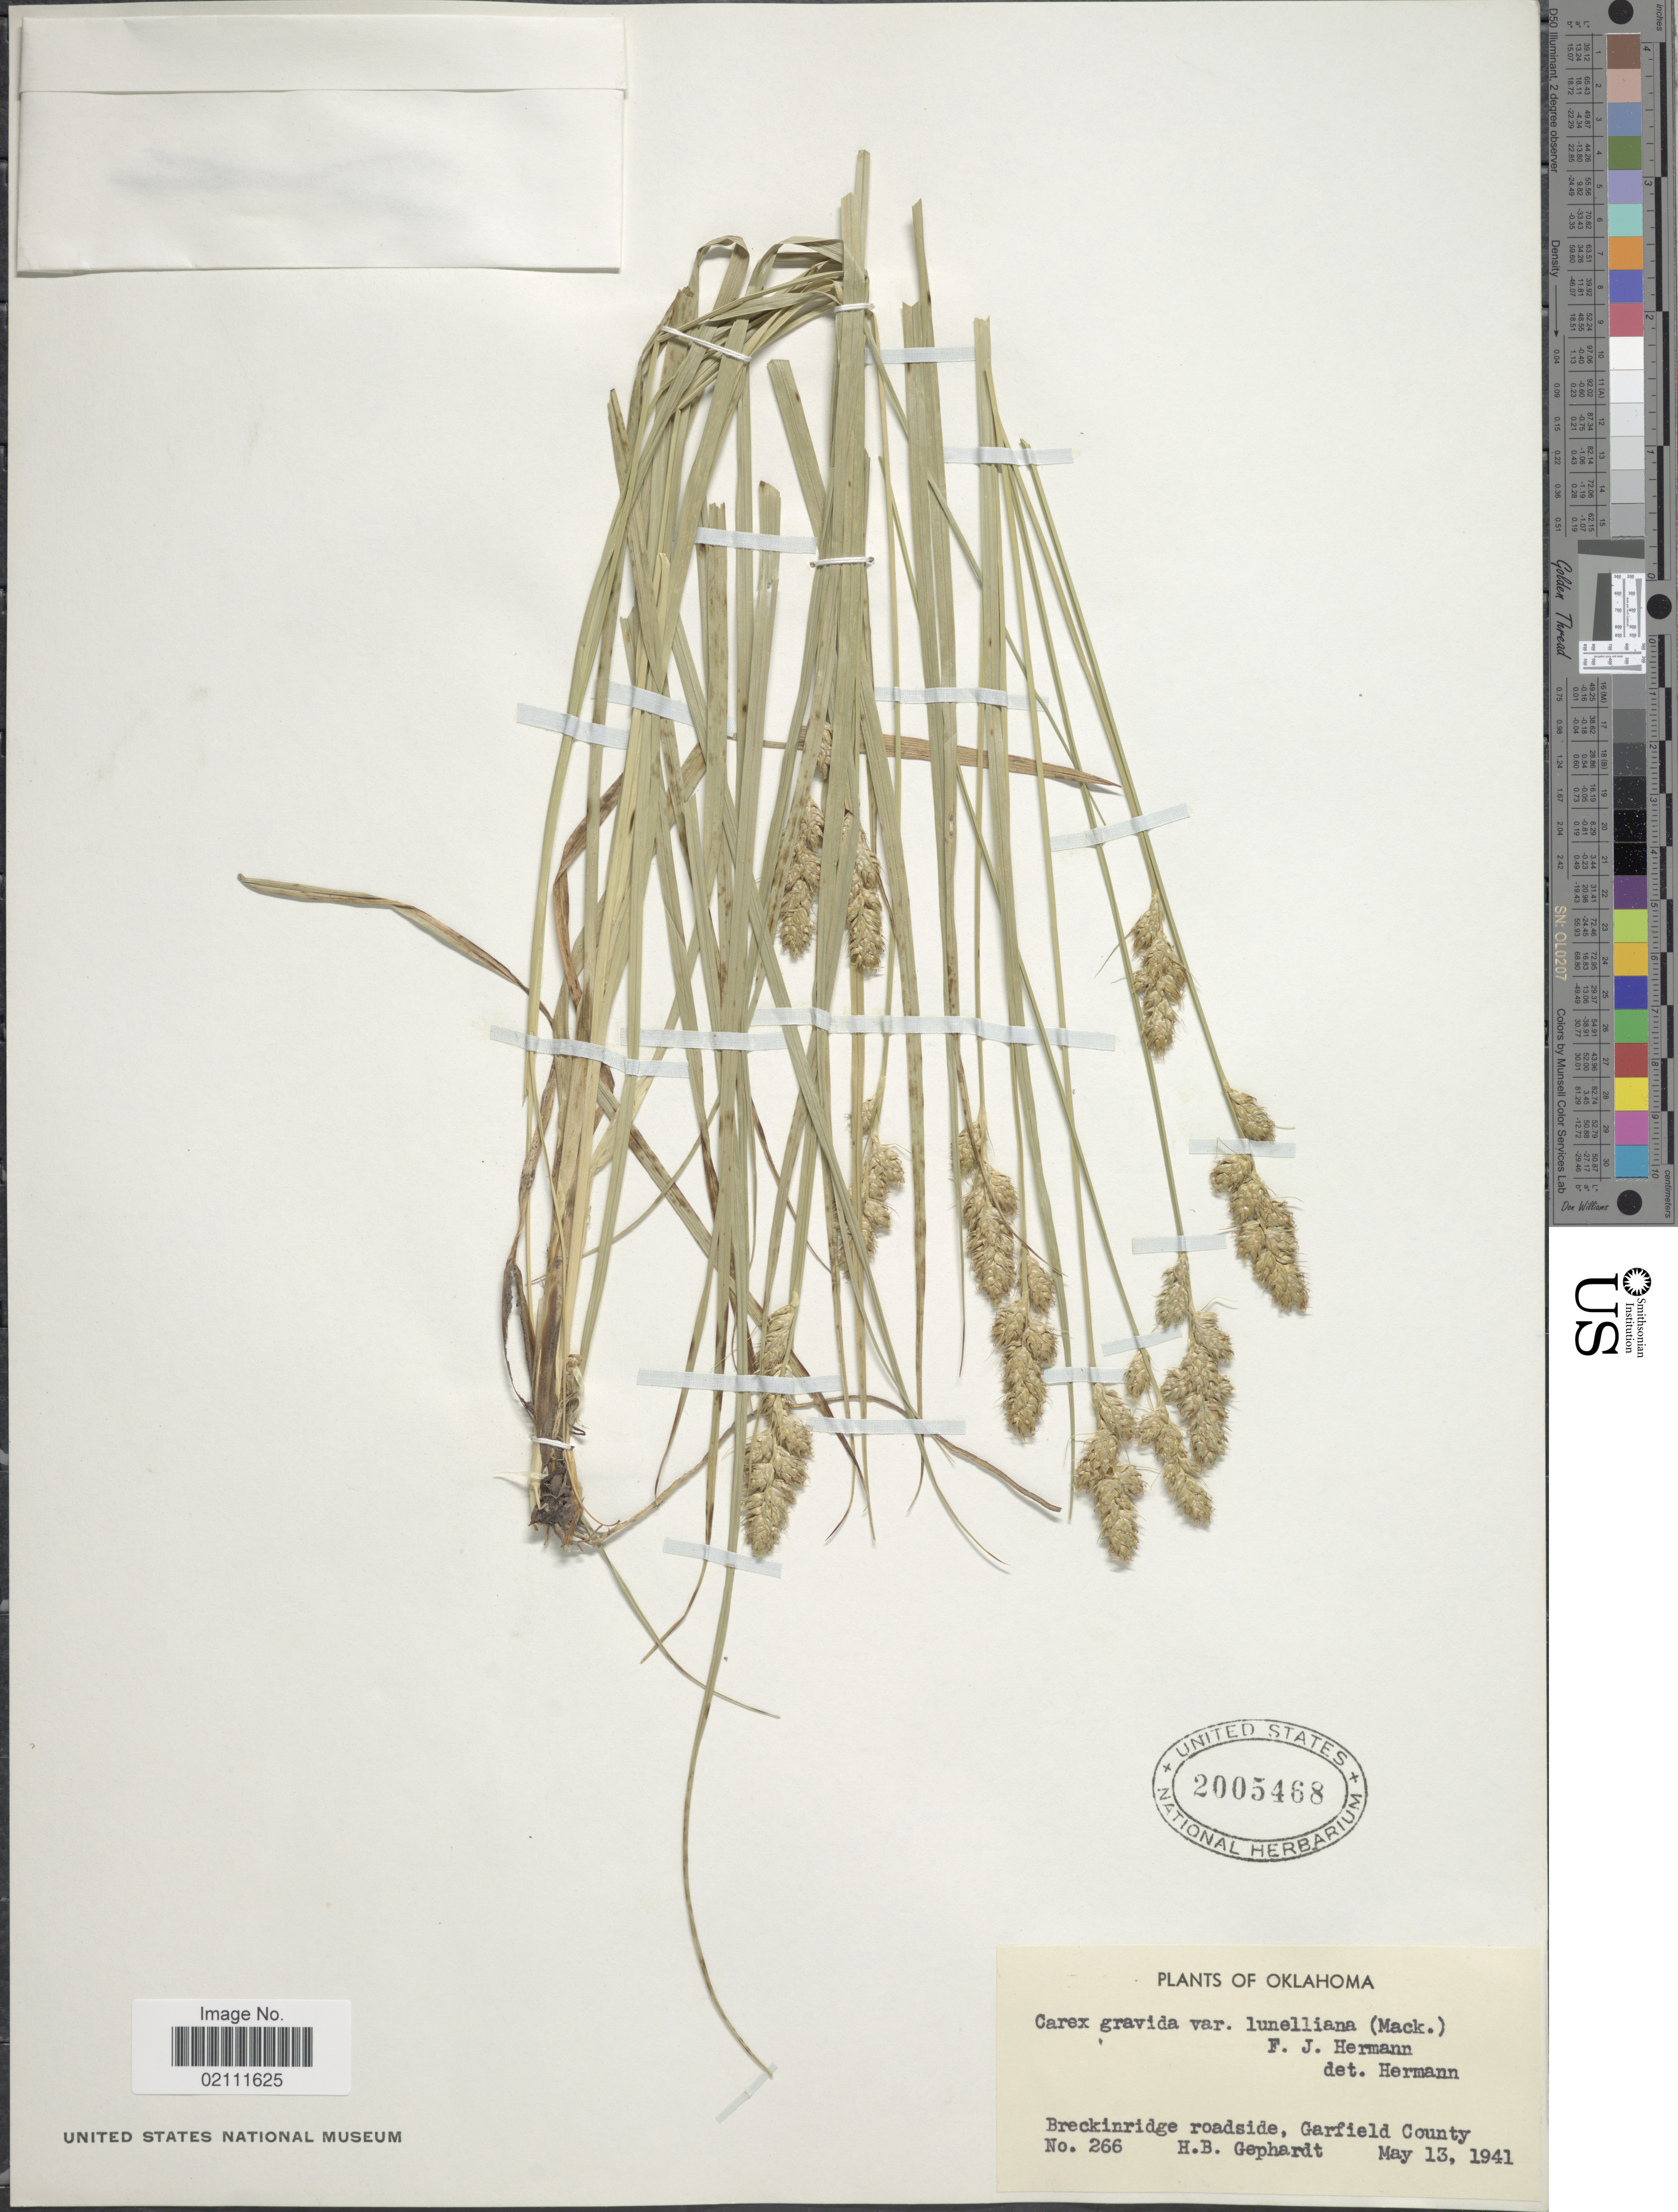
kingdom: Plantae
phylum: Tracheophyta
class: Liliopsida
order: Poales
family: Cyperaceae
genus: Carex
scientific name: Carex gravida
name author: L.H. Bailey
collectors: H. Gephardt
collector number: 266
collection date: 1941-05-13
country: United States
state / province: Oklahoma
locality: Breckinridge roadside, Garfield County.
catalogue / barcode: US 2005468